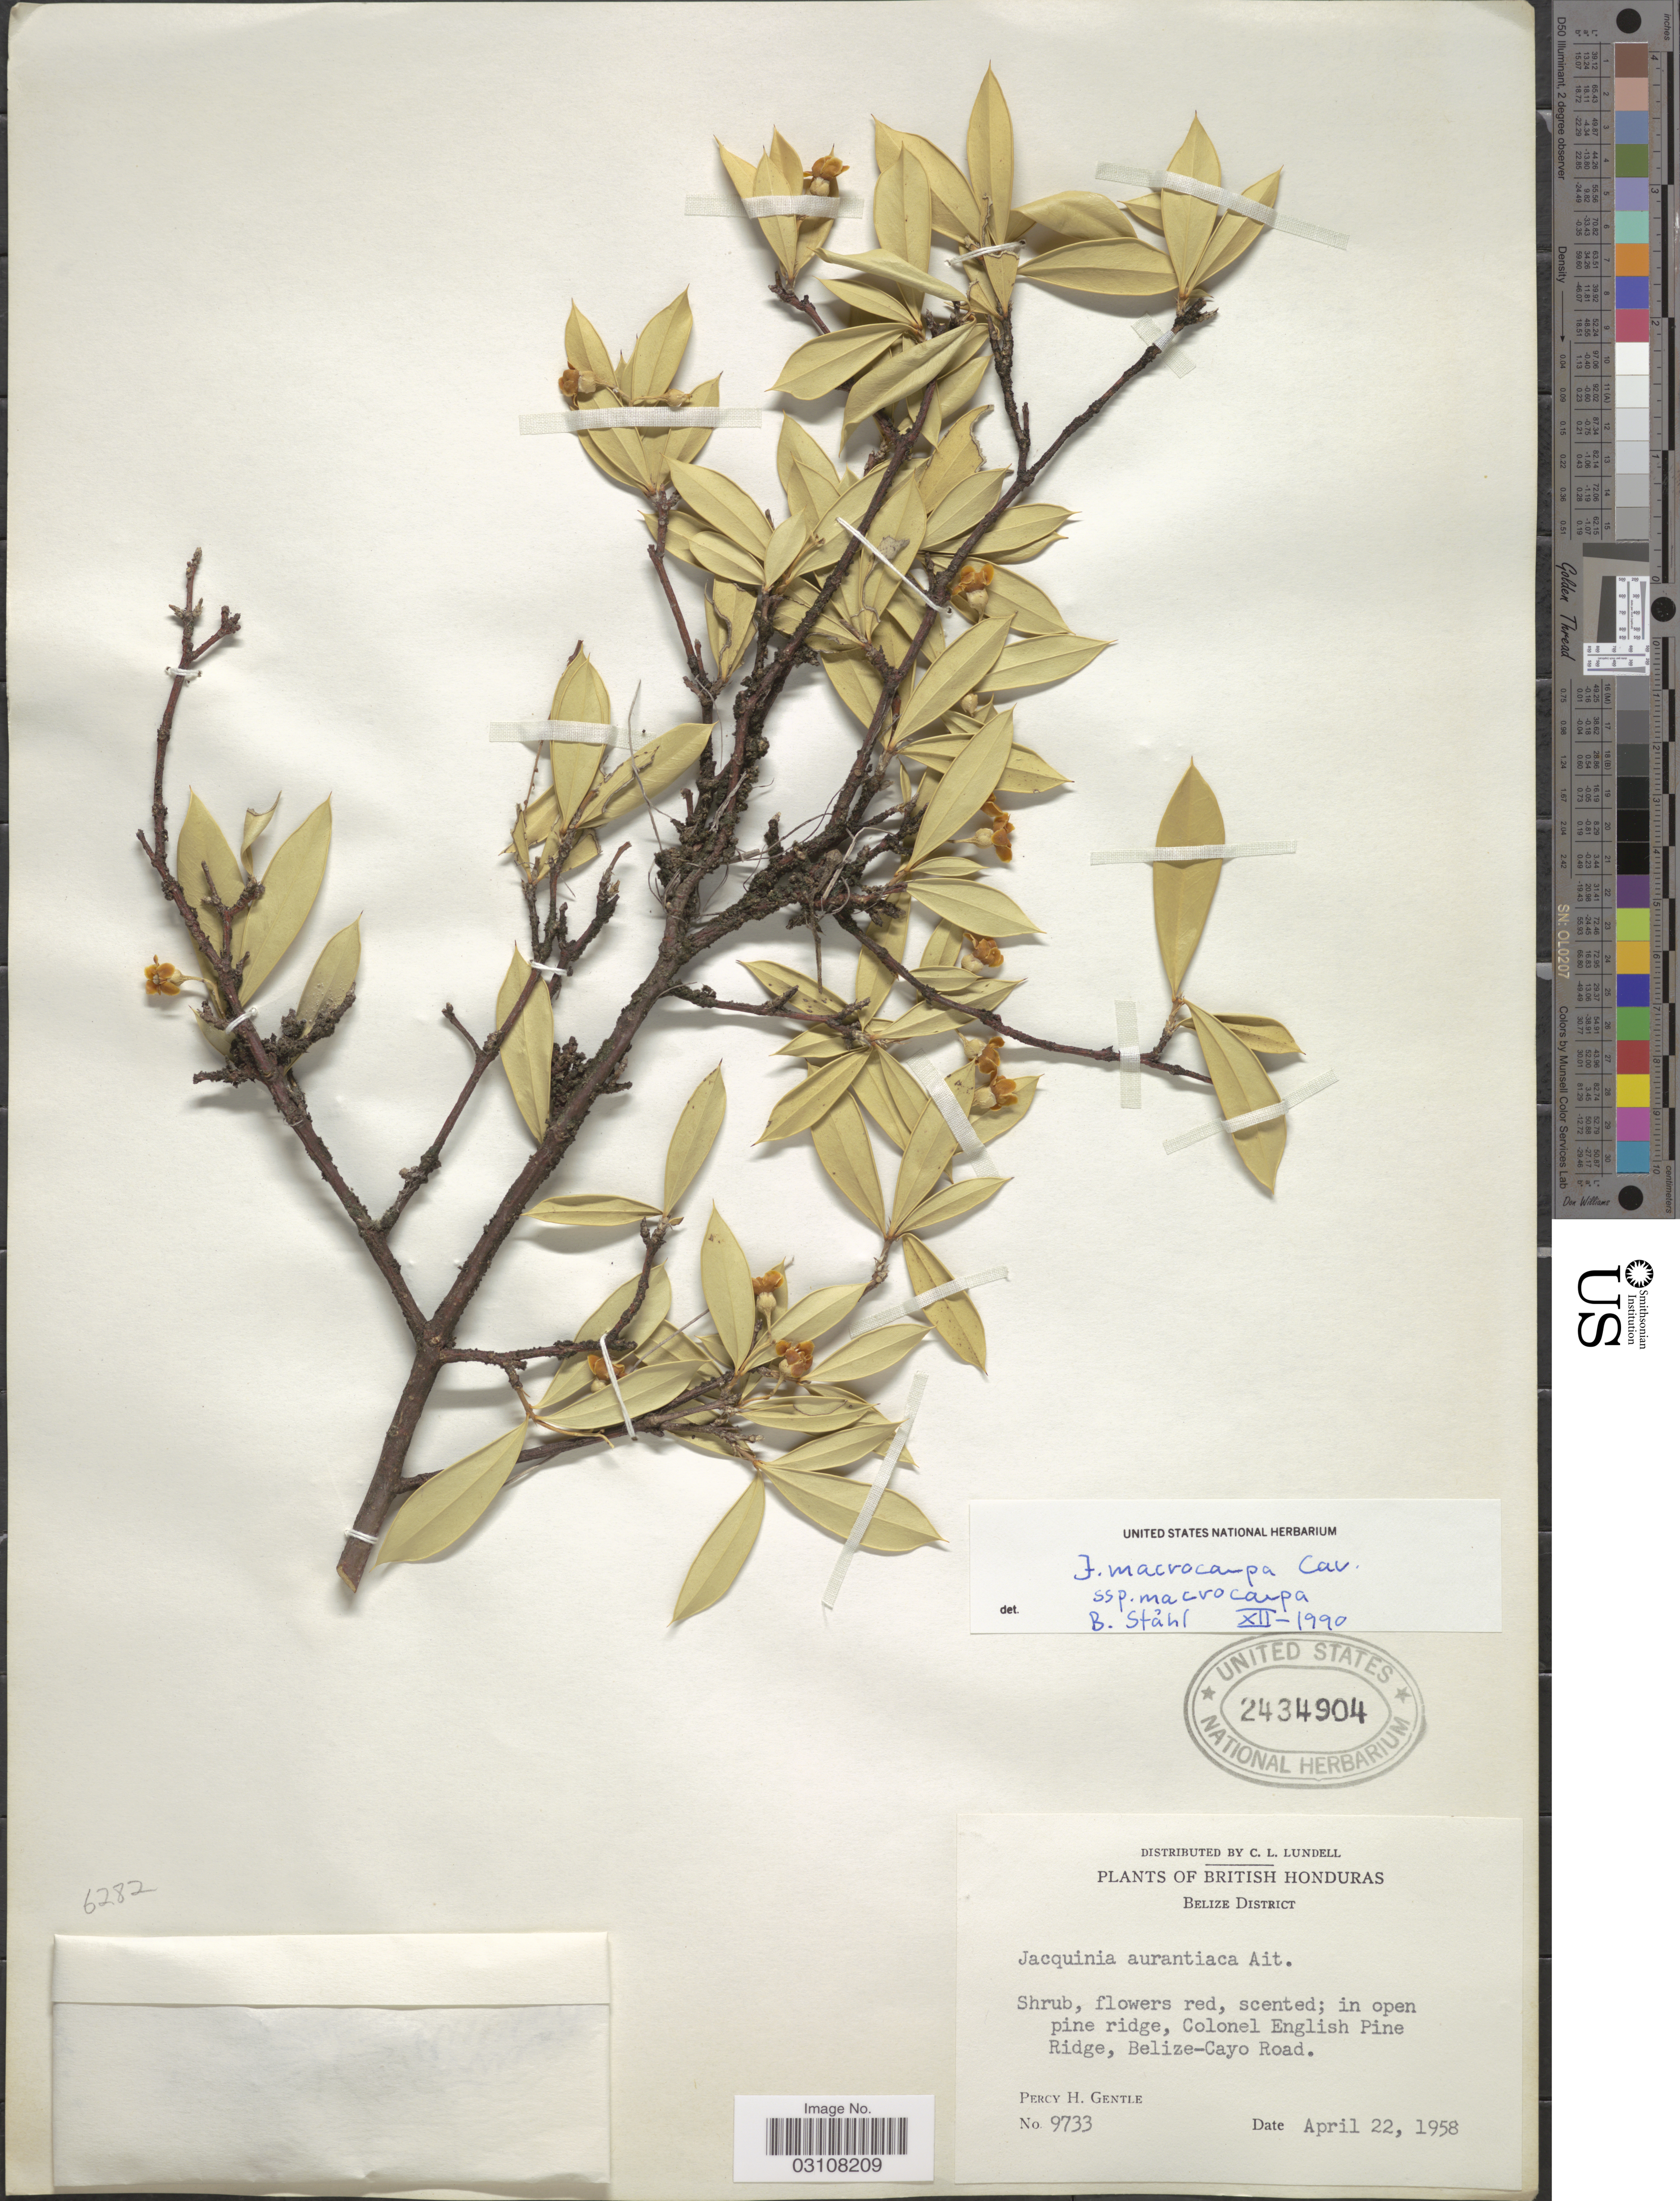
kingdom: Plantae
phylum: Tracheophyta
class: Magnoliopsida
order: Ericales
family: Primulaceae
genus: Jacquinia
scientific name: Jacquinia macrocarpa subsp. macrocarpa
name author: Cav.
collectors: P. H. Gentle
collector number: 9733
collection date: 1958-04-22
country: Belize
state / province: Belize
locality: British Honduras, Belize District, in open pine ridge, Colonel English Pine Ridge, Belize-Cayo Road.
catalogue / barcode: US 2434904